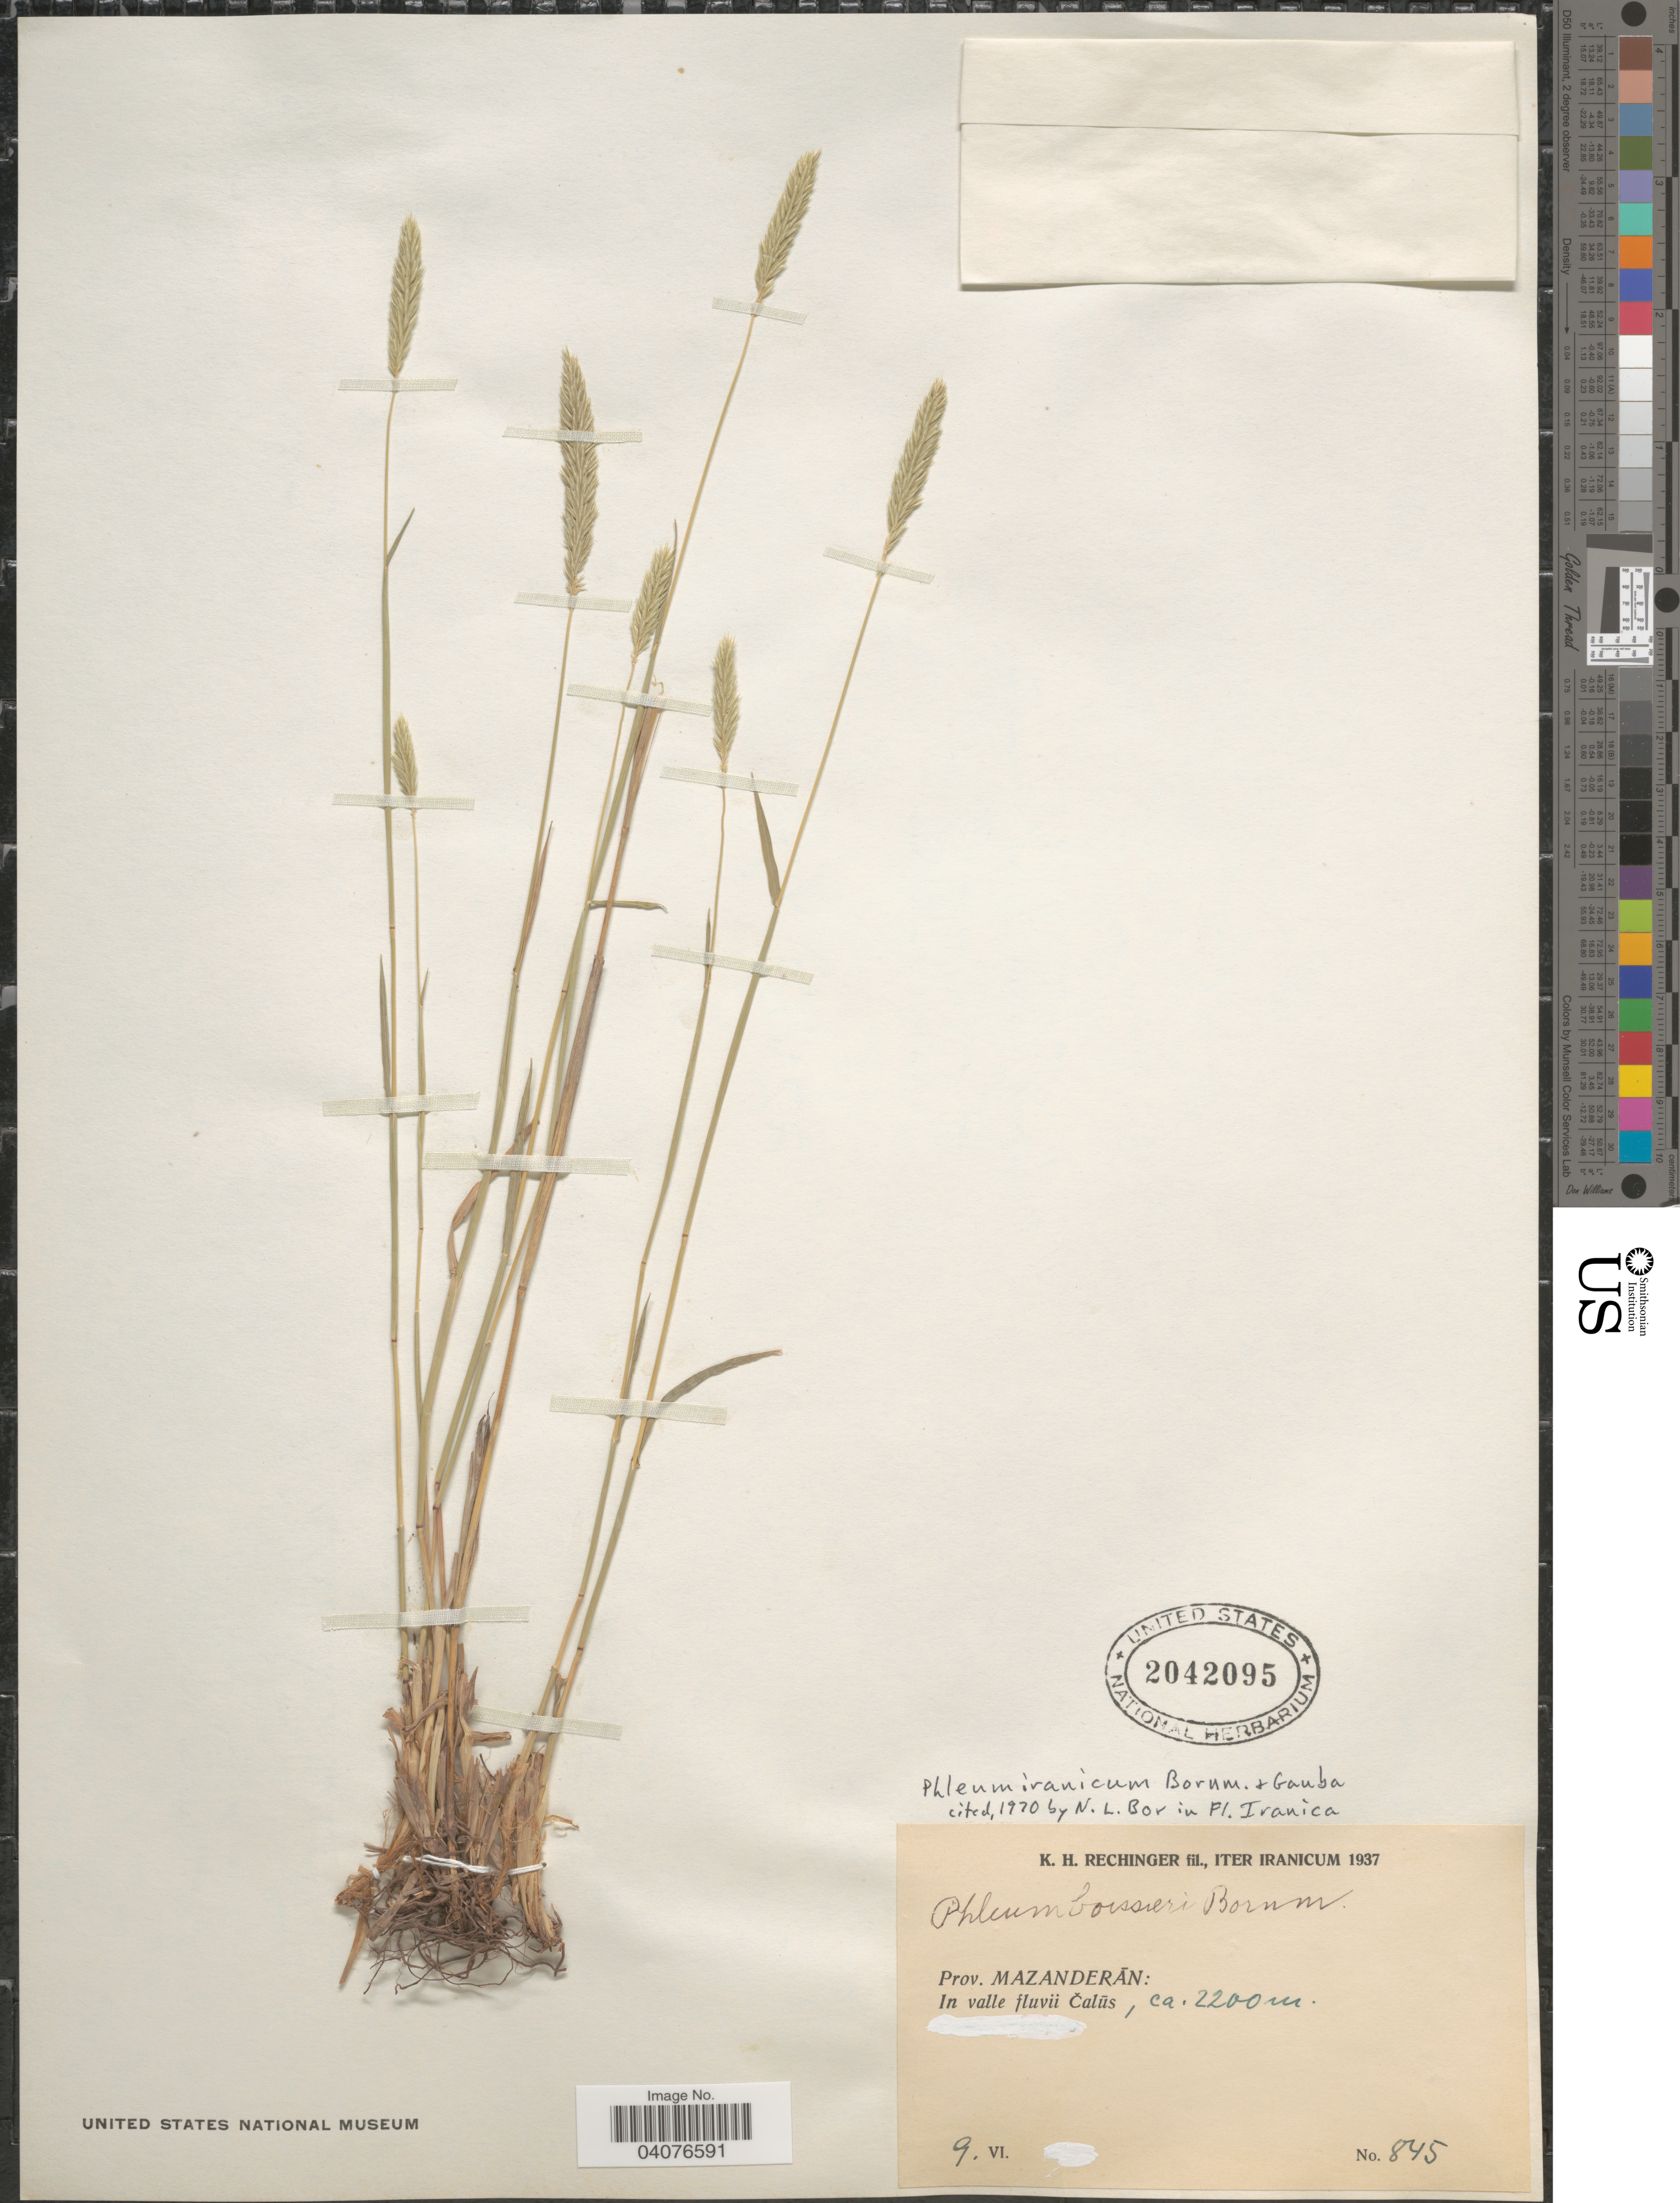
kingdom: Plantae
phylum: Tracheophyta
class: Liliopsida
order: Poales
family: Poaceae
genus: Phleum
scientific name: Phleum iranicum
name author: Bornm. & Gauba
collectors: K. H. Rechinger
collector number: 845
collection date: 1937-06-09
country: Iran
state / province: Mazandaran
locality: Iter Iranicum. In valle fluvii Čalūs.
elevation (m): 2200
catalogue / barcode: US 2042095